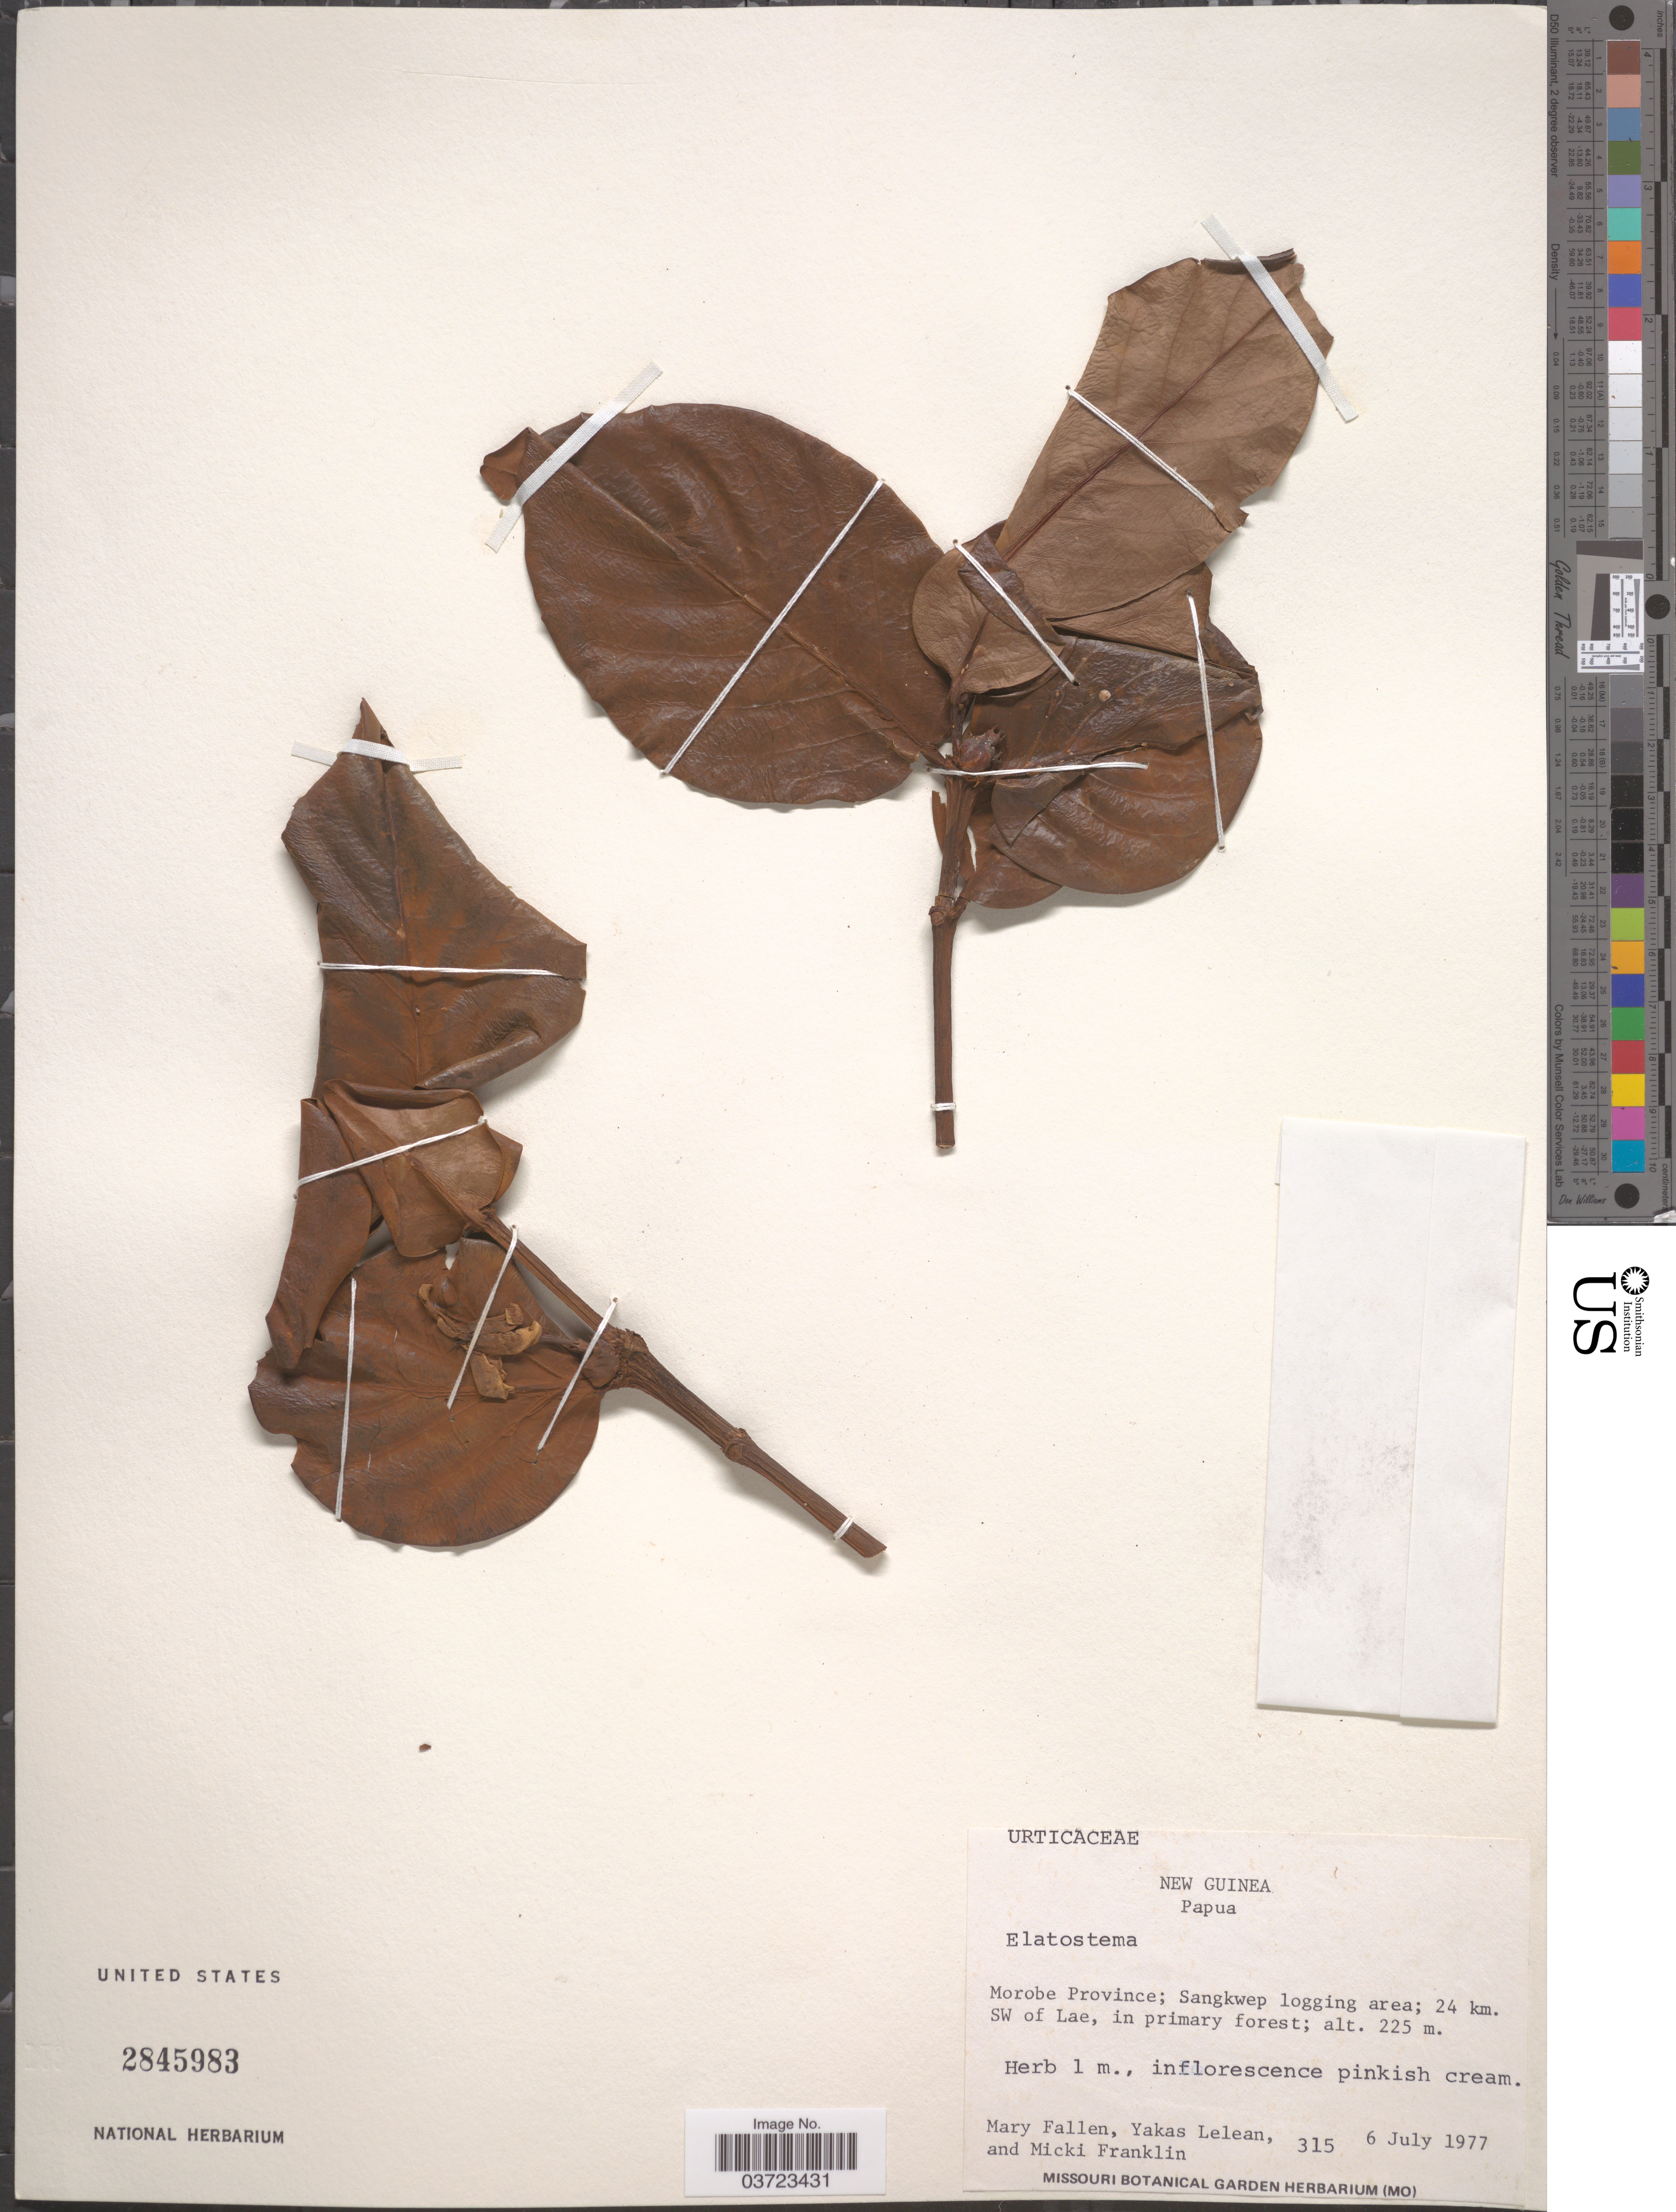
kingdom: Plantae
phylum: Tracheophyta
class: Magnoliopsida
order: Rosales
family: Urticaceae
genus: Elatostema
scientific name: Elatostema sp.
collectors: M. Fallen, Y. Lelean & R. Franklin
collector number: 315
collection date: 1977-07-06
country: Papua New Guinea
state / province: Morobe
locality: New Guinea. Papua. Sangkwep logging area; 24 km. SW of Lae, in primary forest.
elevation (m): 225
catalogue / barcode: US 2846983